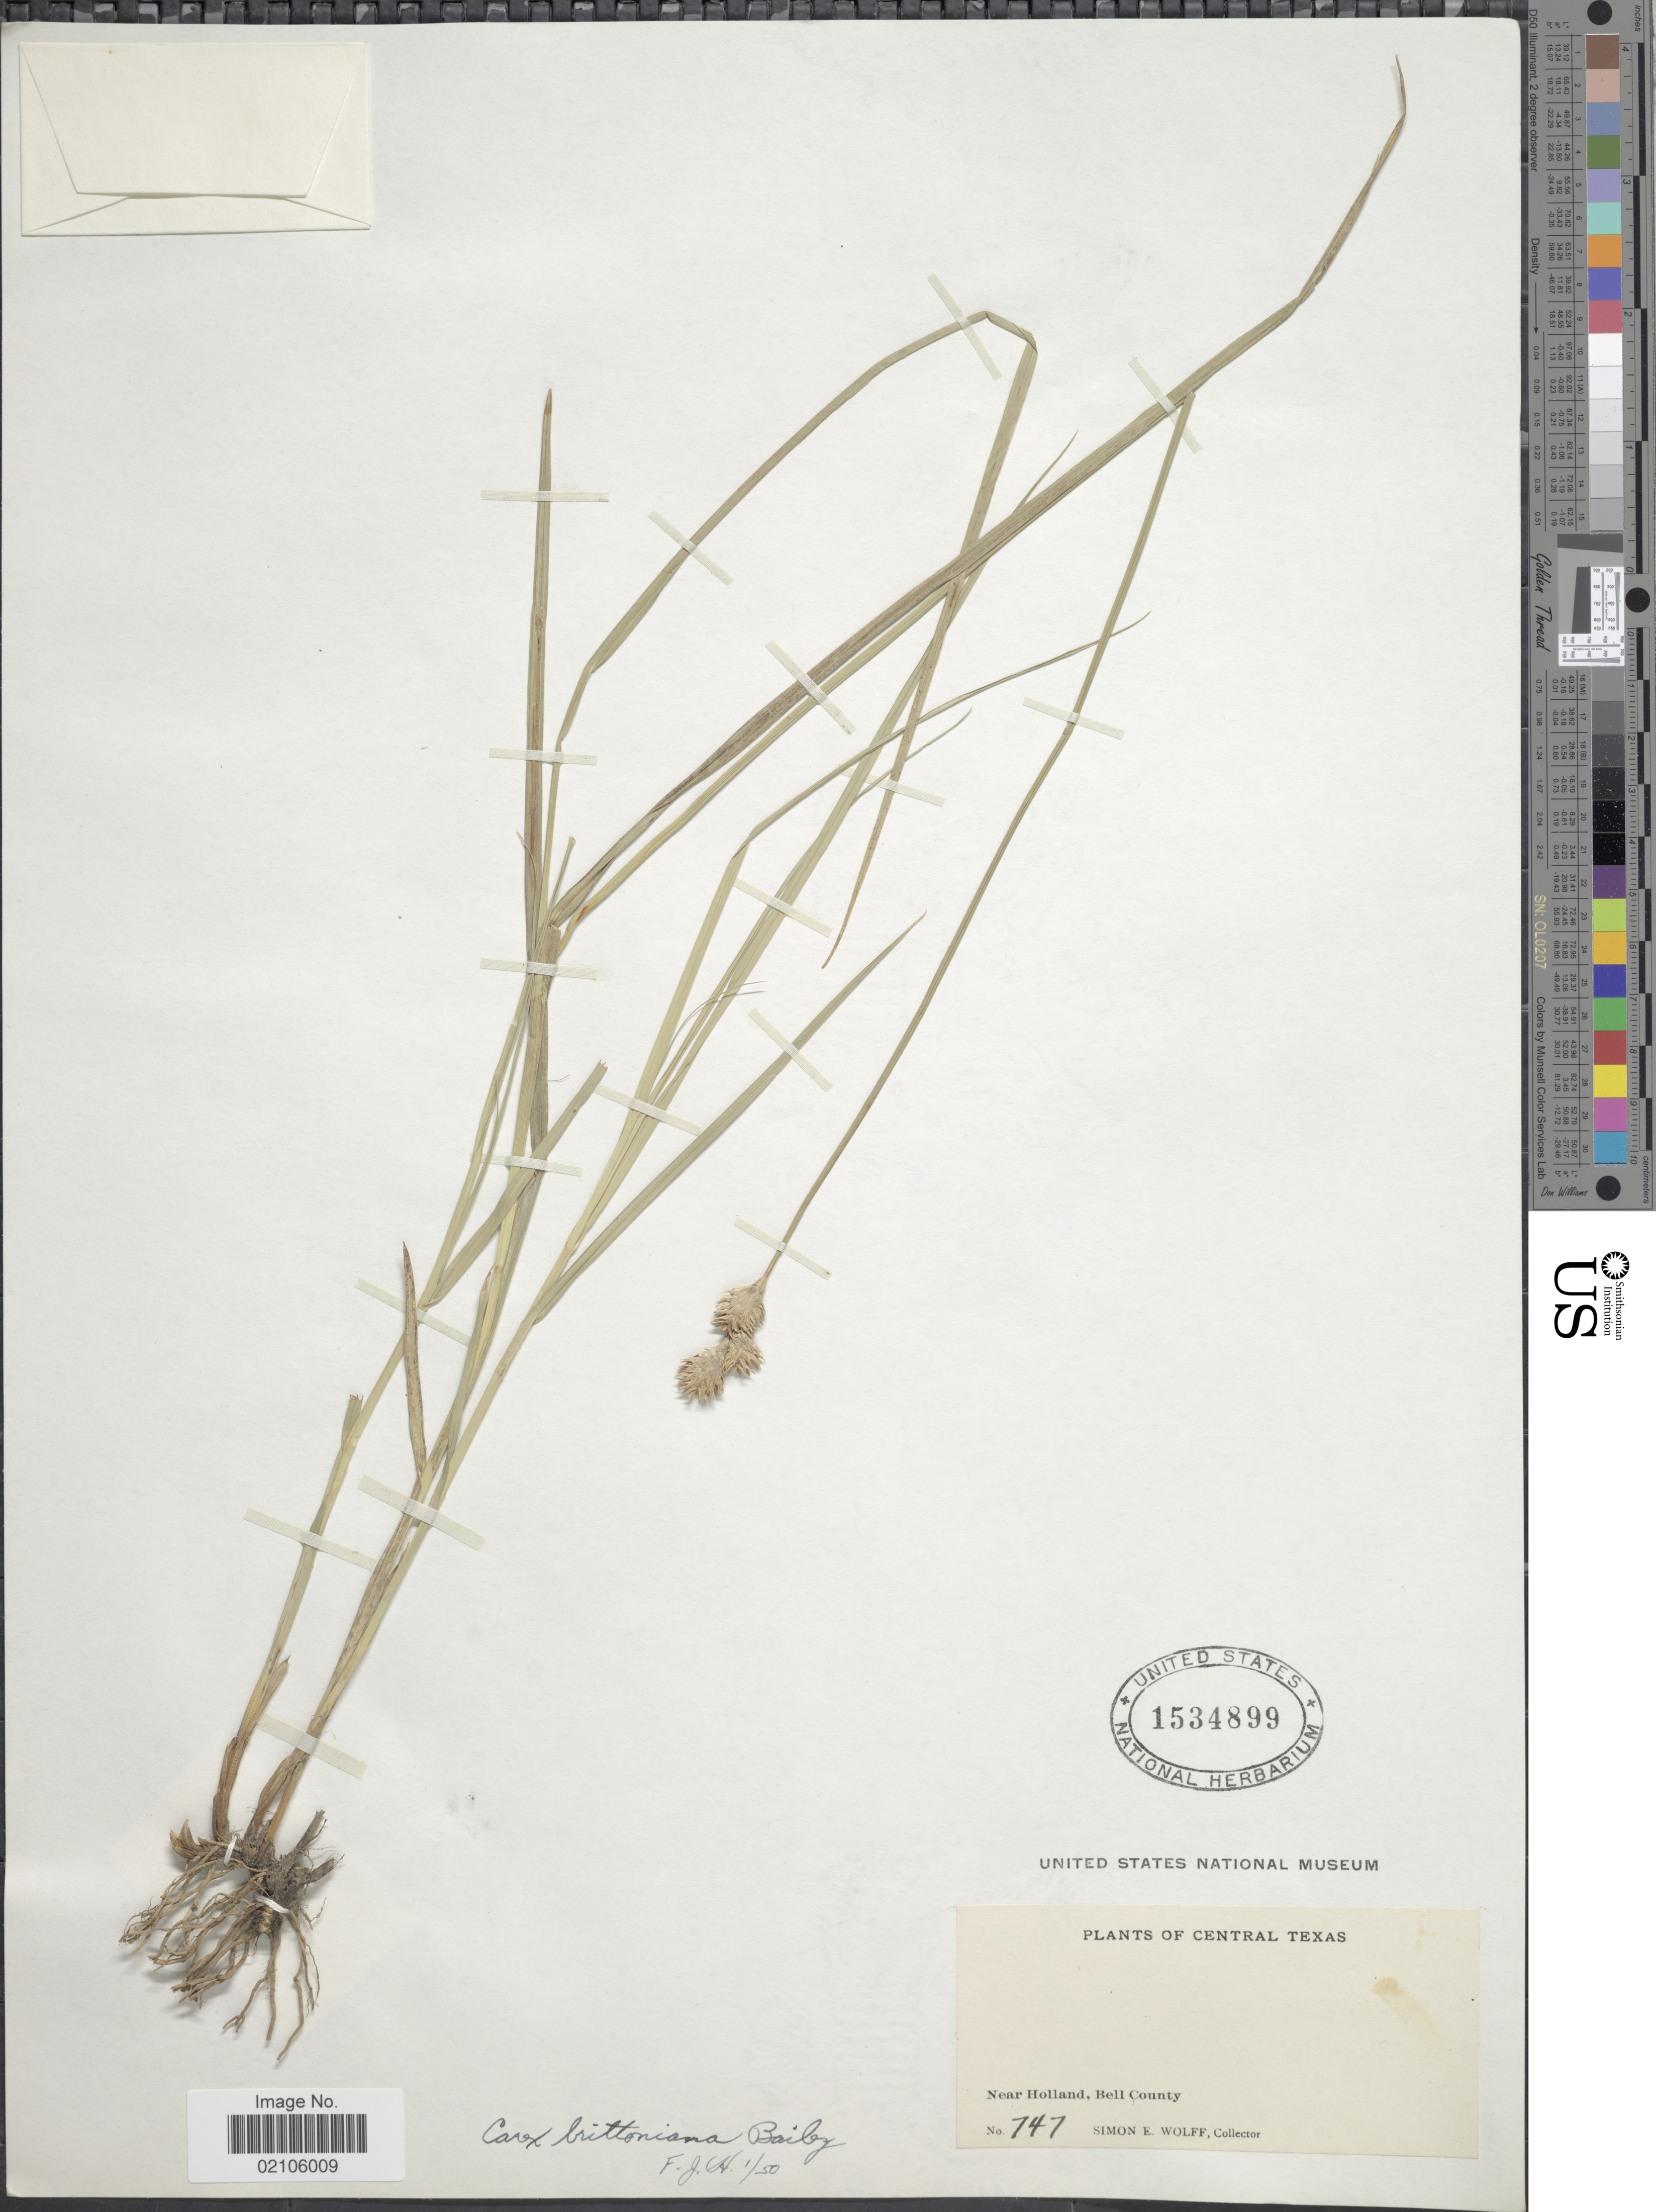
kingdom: Plantae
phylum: Tracheophyta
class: Liliopsida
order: Poales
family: Cyperaceae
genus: Carex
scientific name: Carex tetrastachya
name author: Scheele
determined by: Strong, Mark T., (BOT), Smithsonian Institution - National Museum of Natural History (UNITED STATES)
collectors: S. E. Wolff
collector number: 747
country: United States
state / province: Texas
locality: Central Texas, Near Holland, Bell County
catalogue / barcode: US 1534899